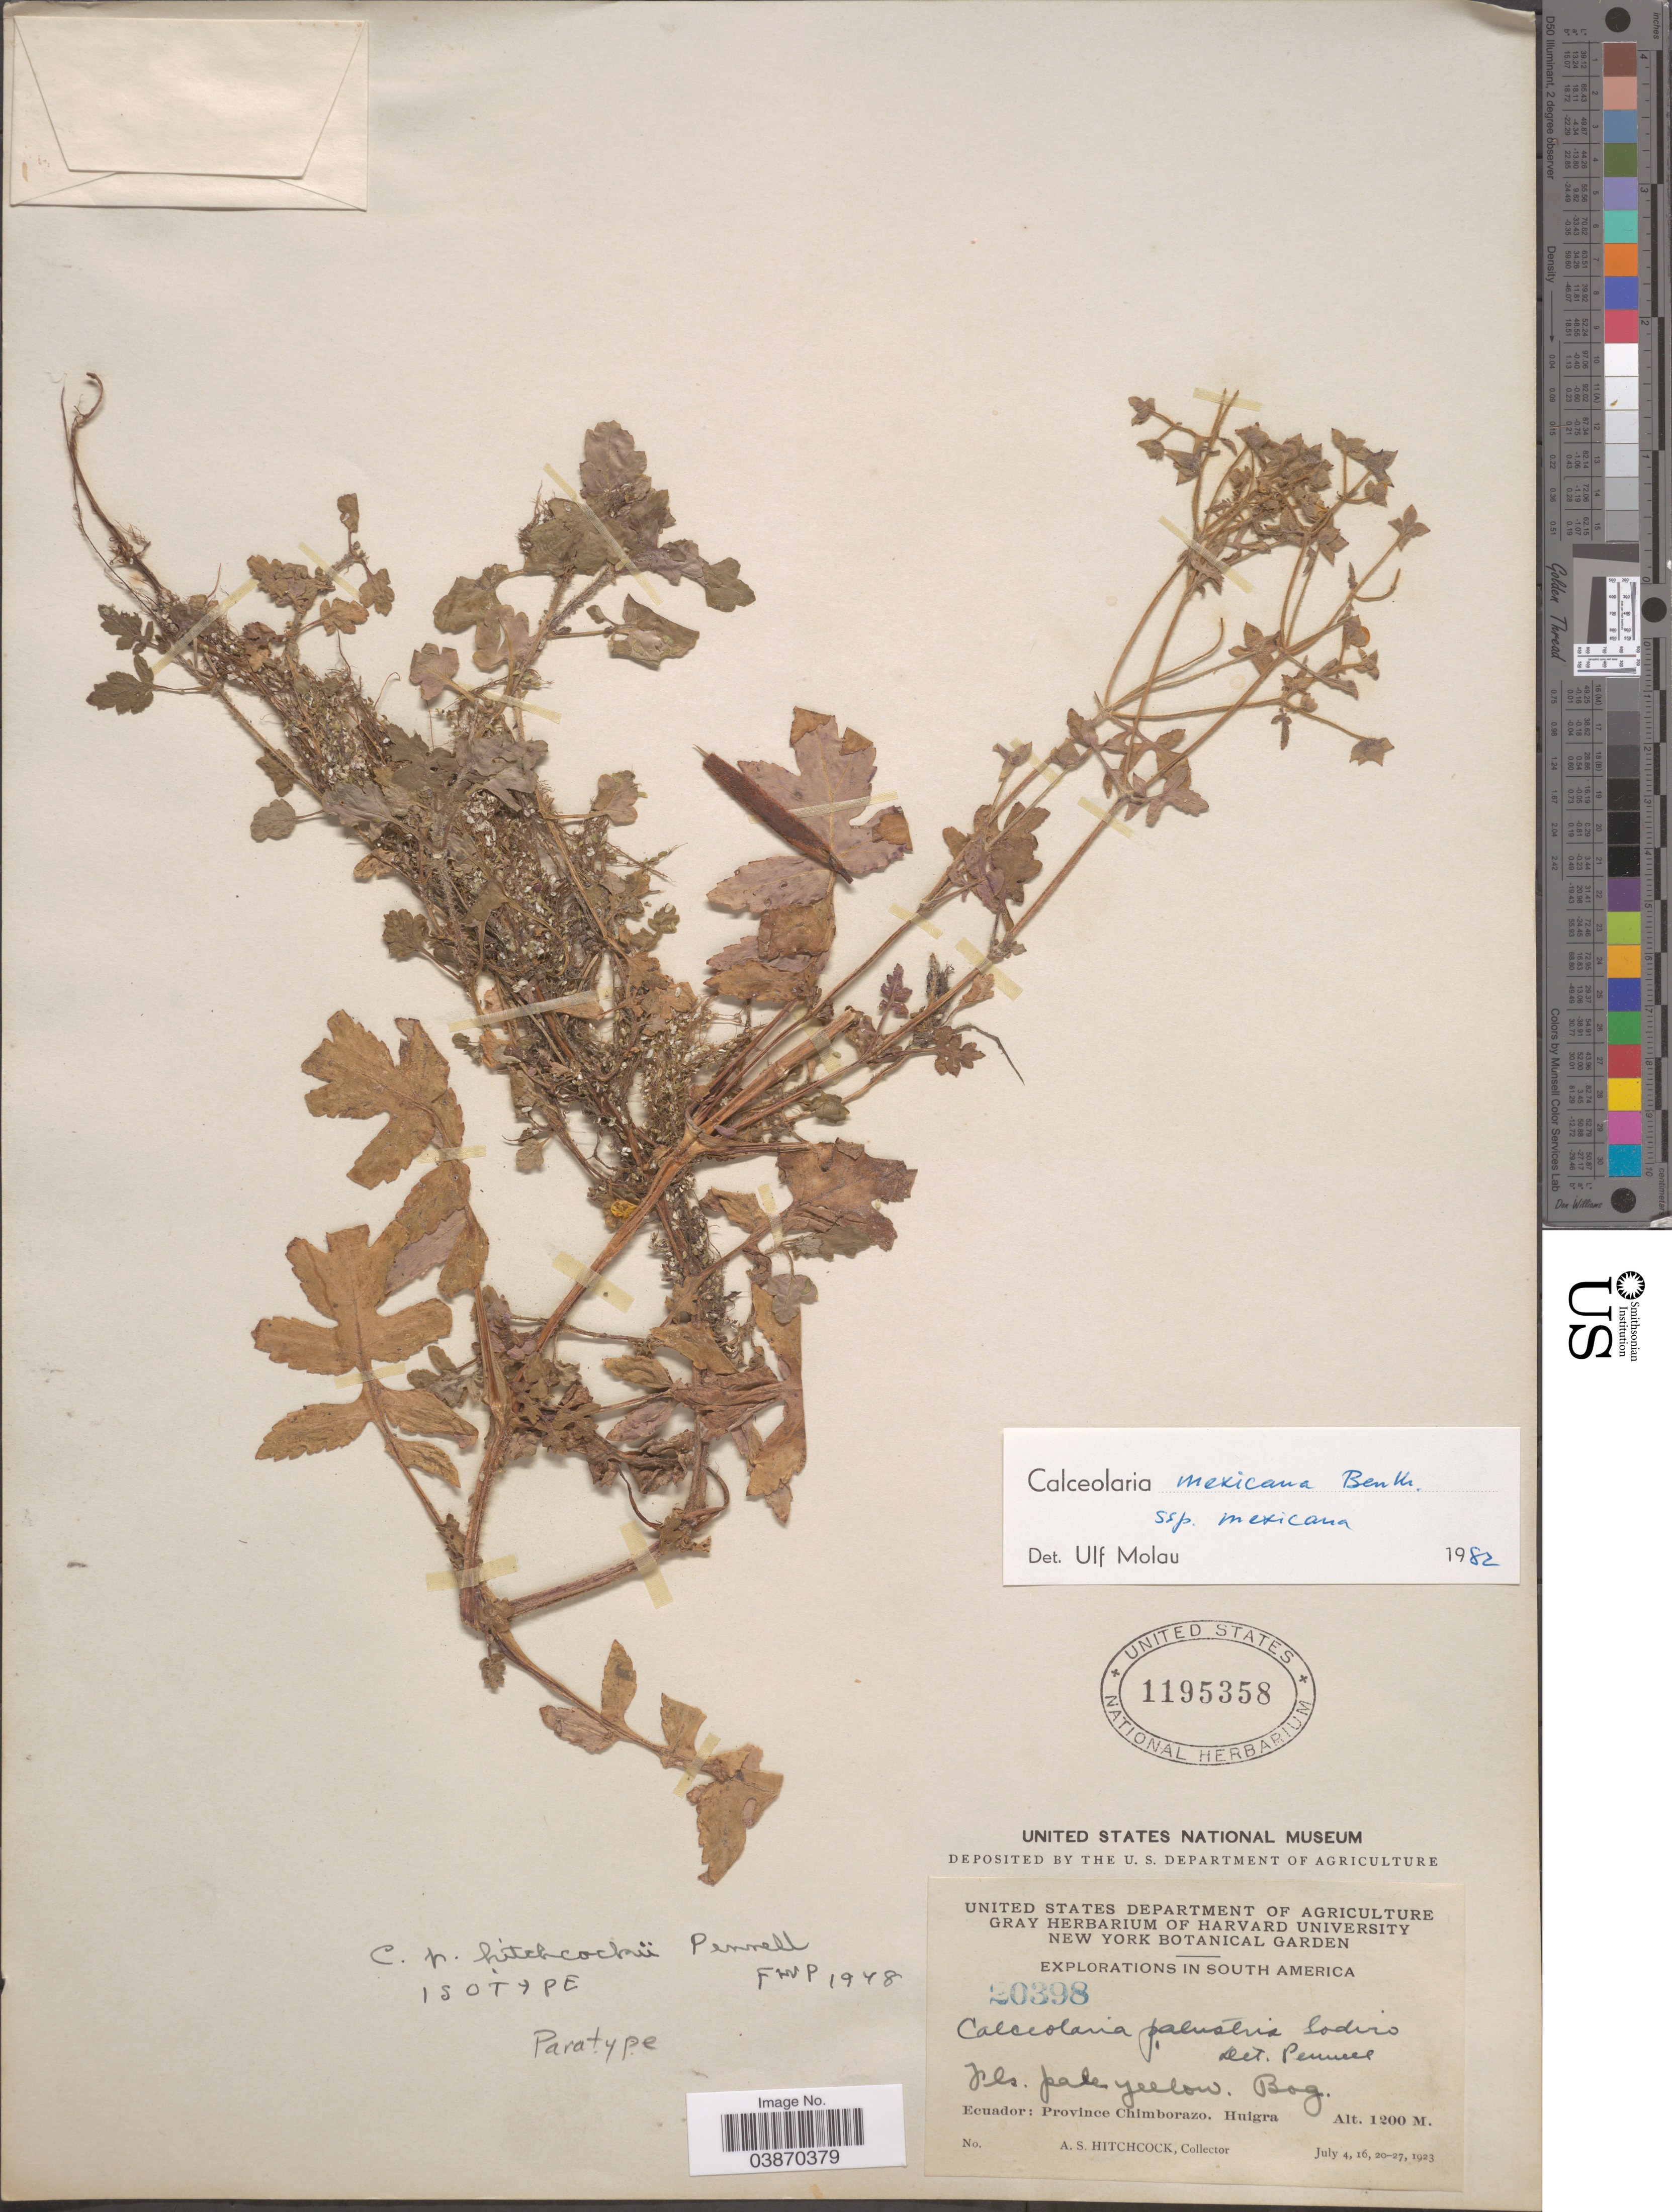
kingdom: Plantae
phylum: Tracheophyta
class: Magnoliopsida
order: Lamiales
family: Calceolariaceae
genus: Calceolaria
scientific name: Calceolaria mexicana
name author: Benth.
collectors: A. S. Hitchcock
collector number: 20398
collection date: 1923-07-04/1923-07-27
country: Ecuador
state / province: Chimborazo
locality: Huigra.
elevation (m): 1200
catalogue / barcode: US 1195358